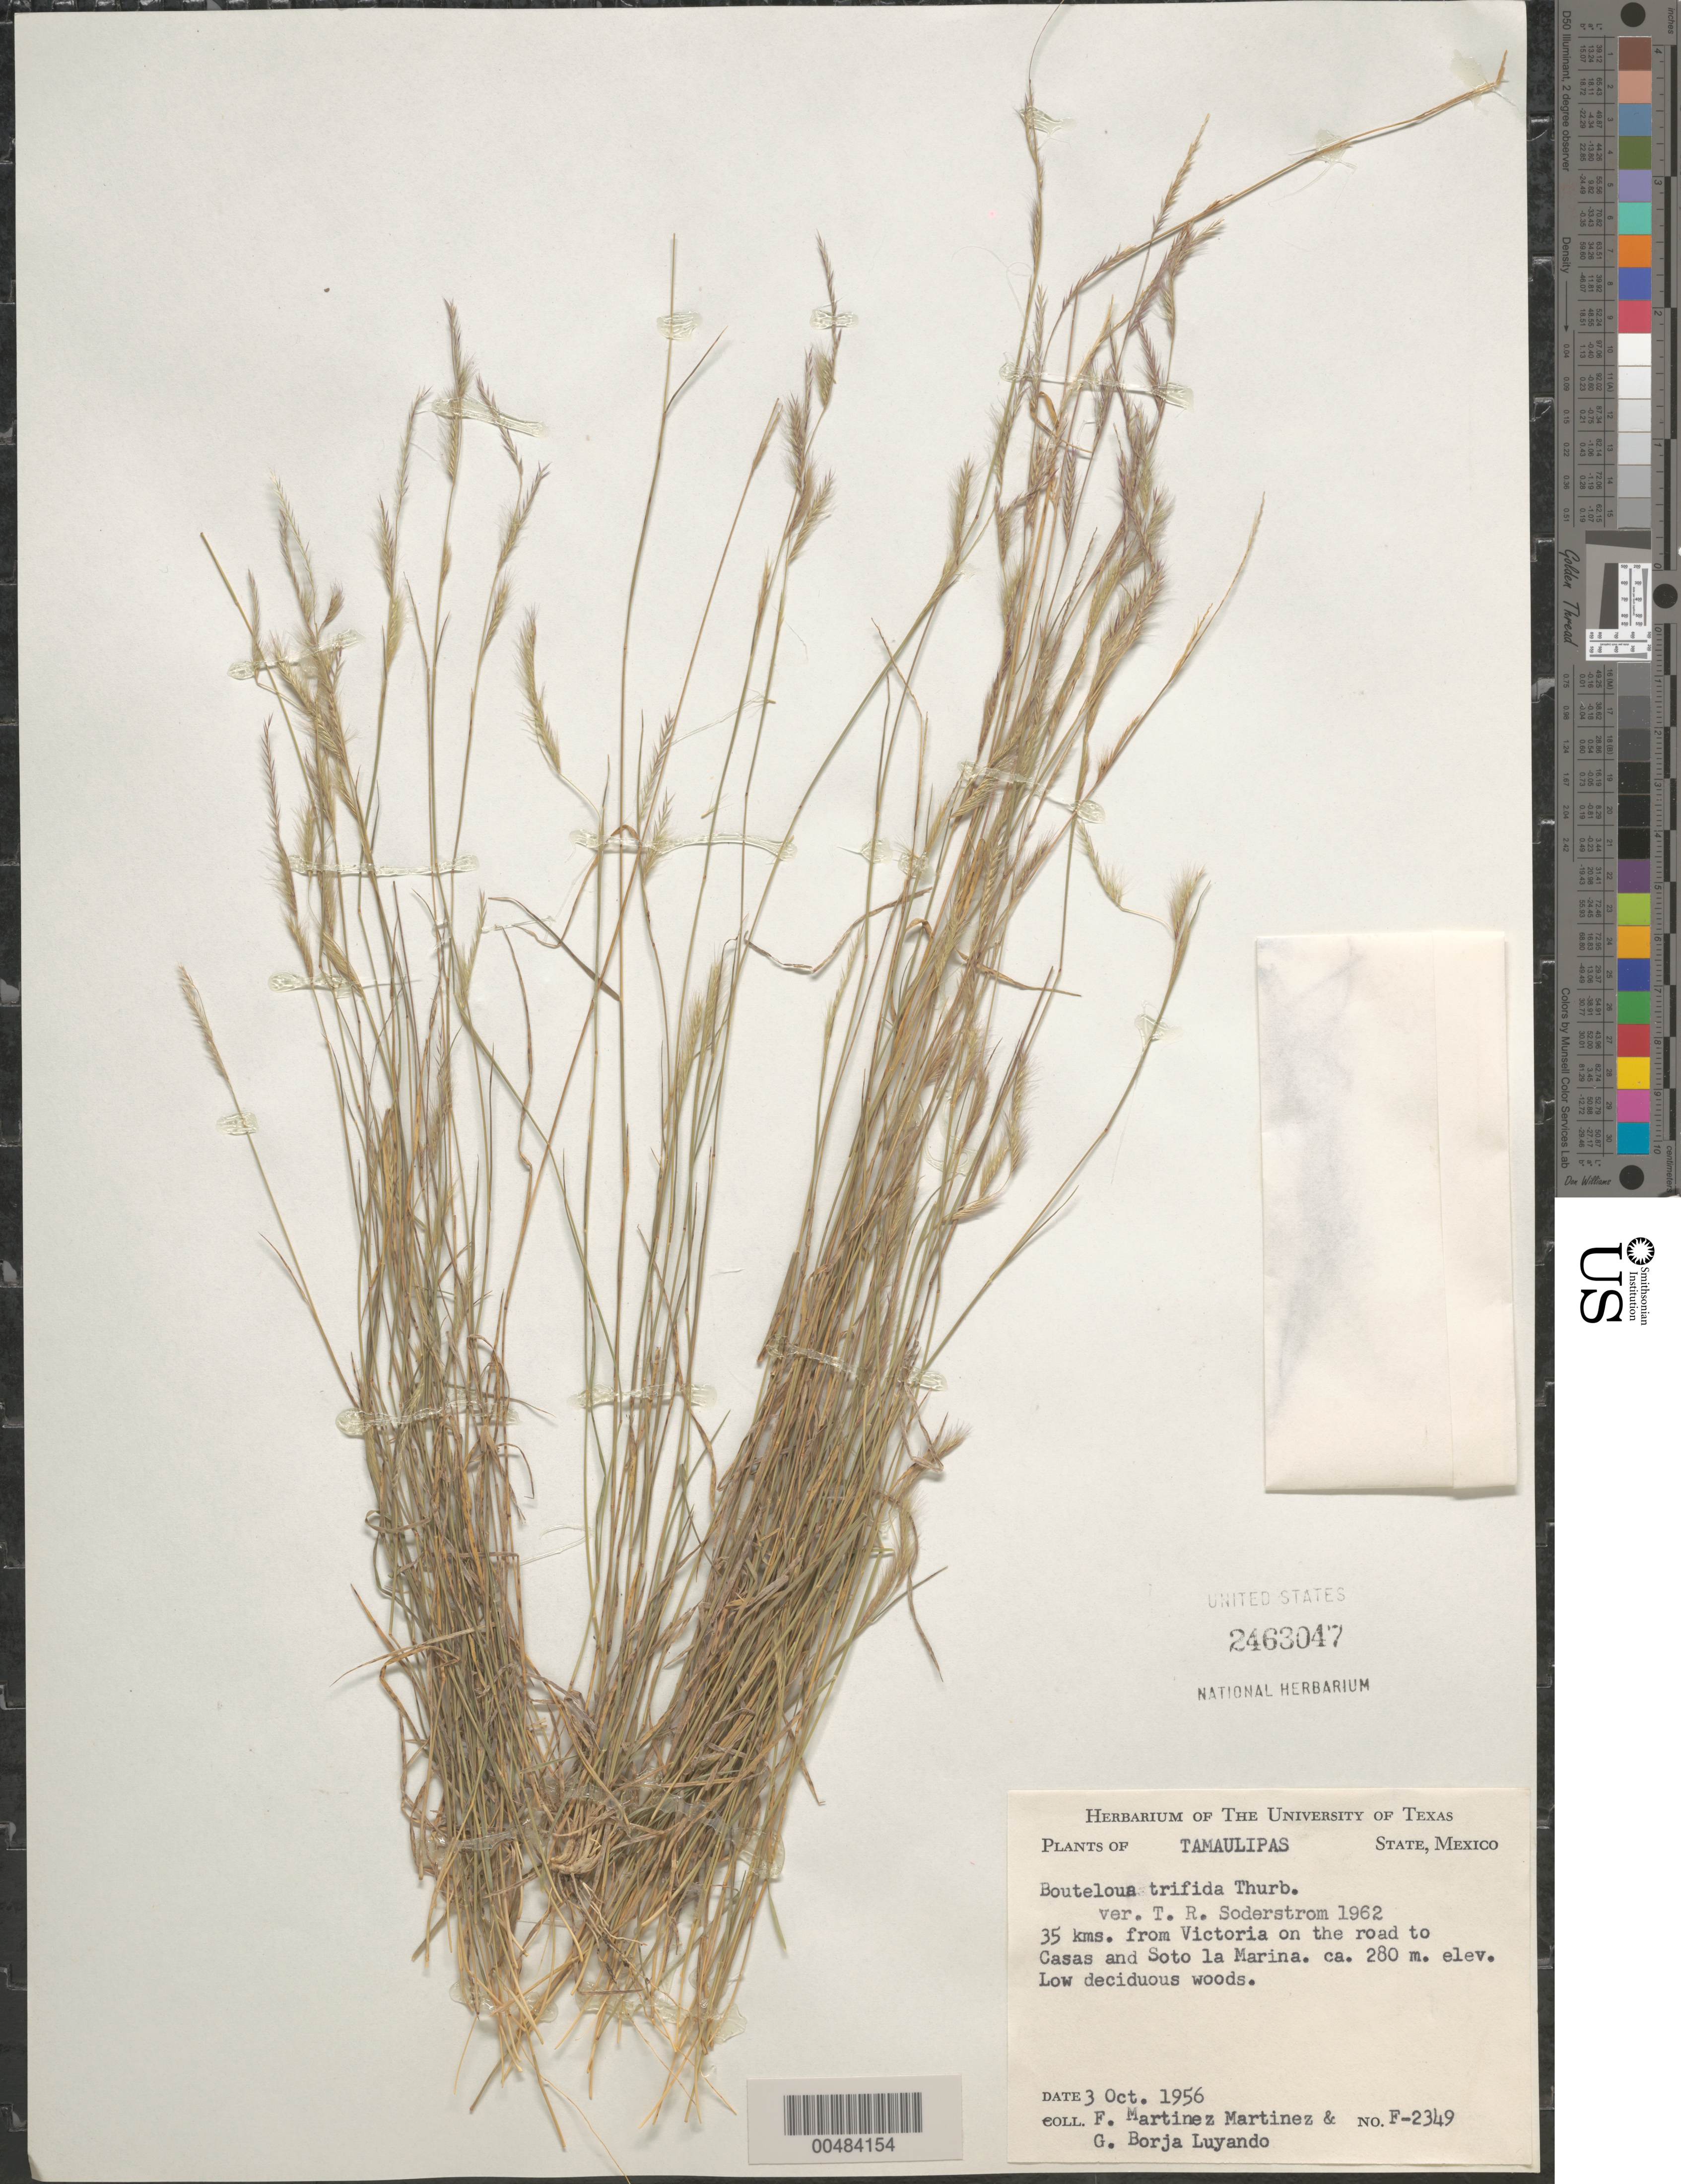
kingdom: Plantae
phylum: Tracheophyta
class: Liliopsida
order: Poales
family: Poaceae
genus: Bouteloua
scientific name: Bouteloua trifida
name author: Thurb.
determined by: Soderstrom, T. R.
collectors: F. Martinez-M. & G. Borja-Luyando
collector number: F-2349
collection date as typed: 3 Oct 1956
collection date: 1956-10-03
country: Mexico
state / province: Tamaulipas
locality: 35 km from Victoria on the rd to Casas and Soto la Marina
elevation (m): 280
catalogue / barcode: US 2463047